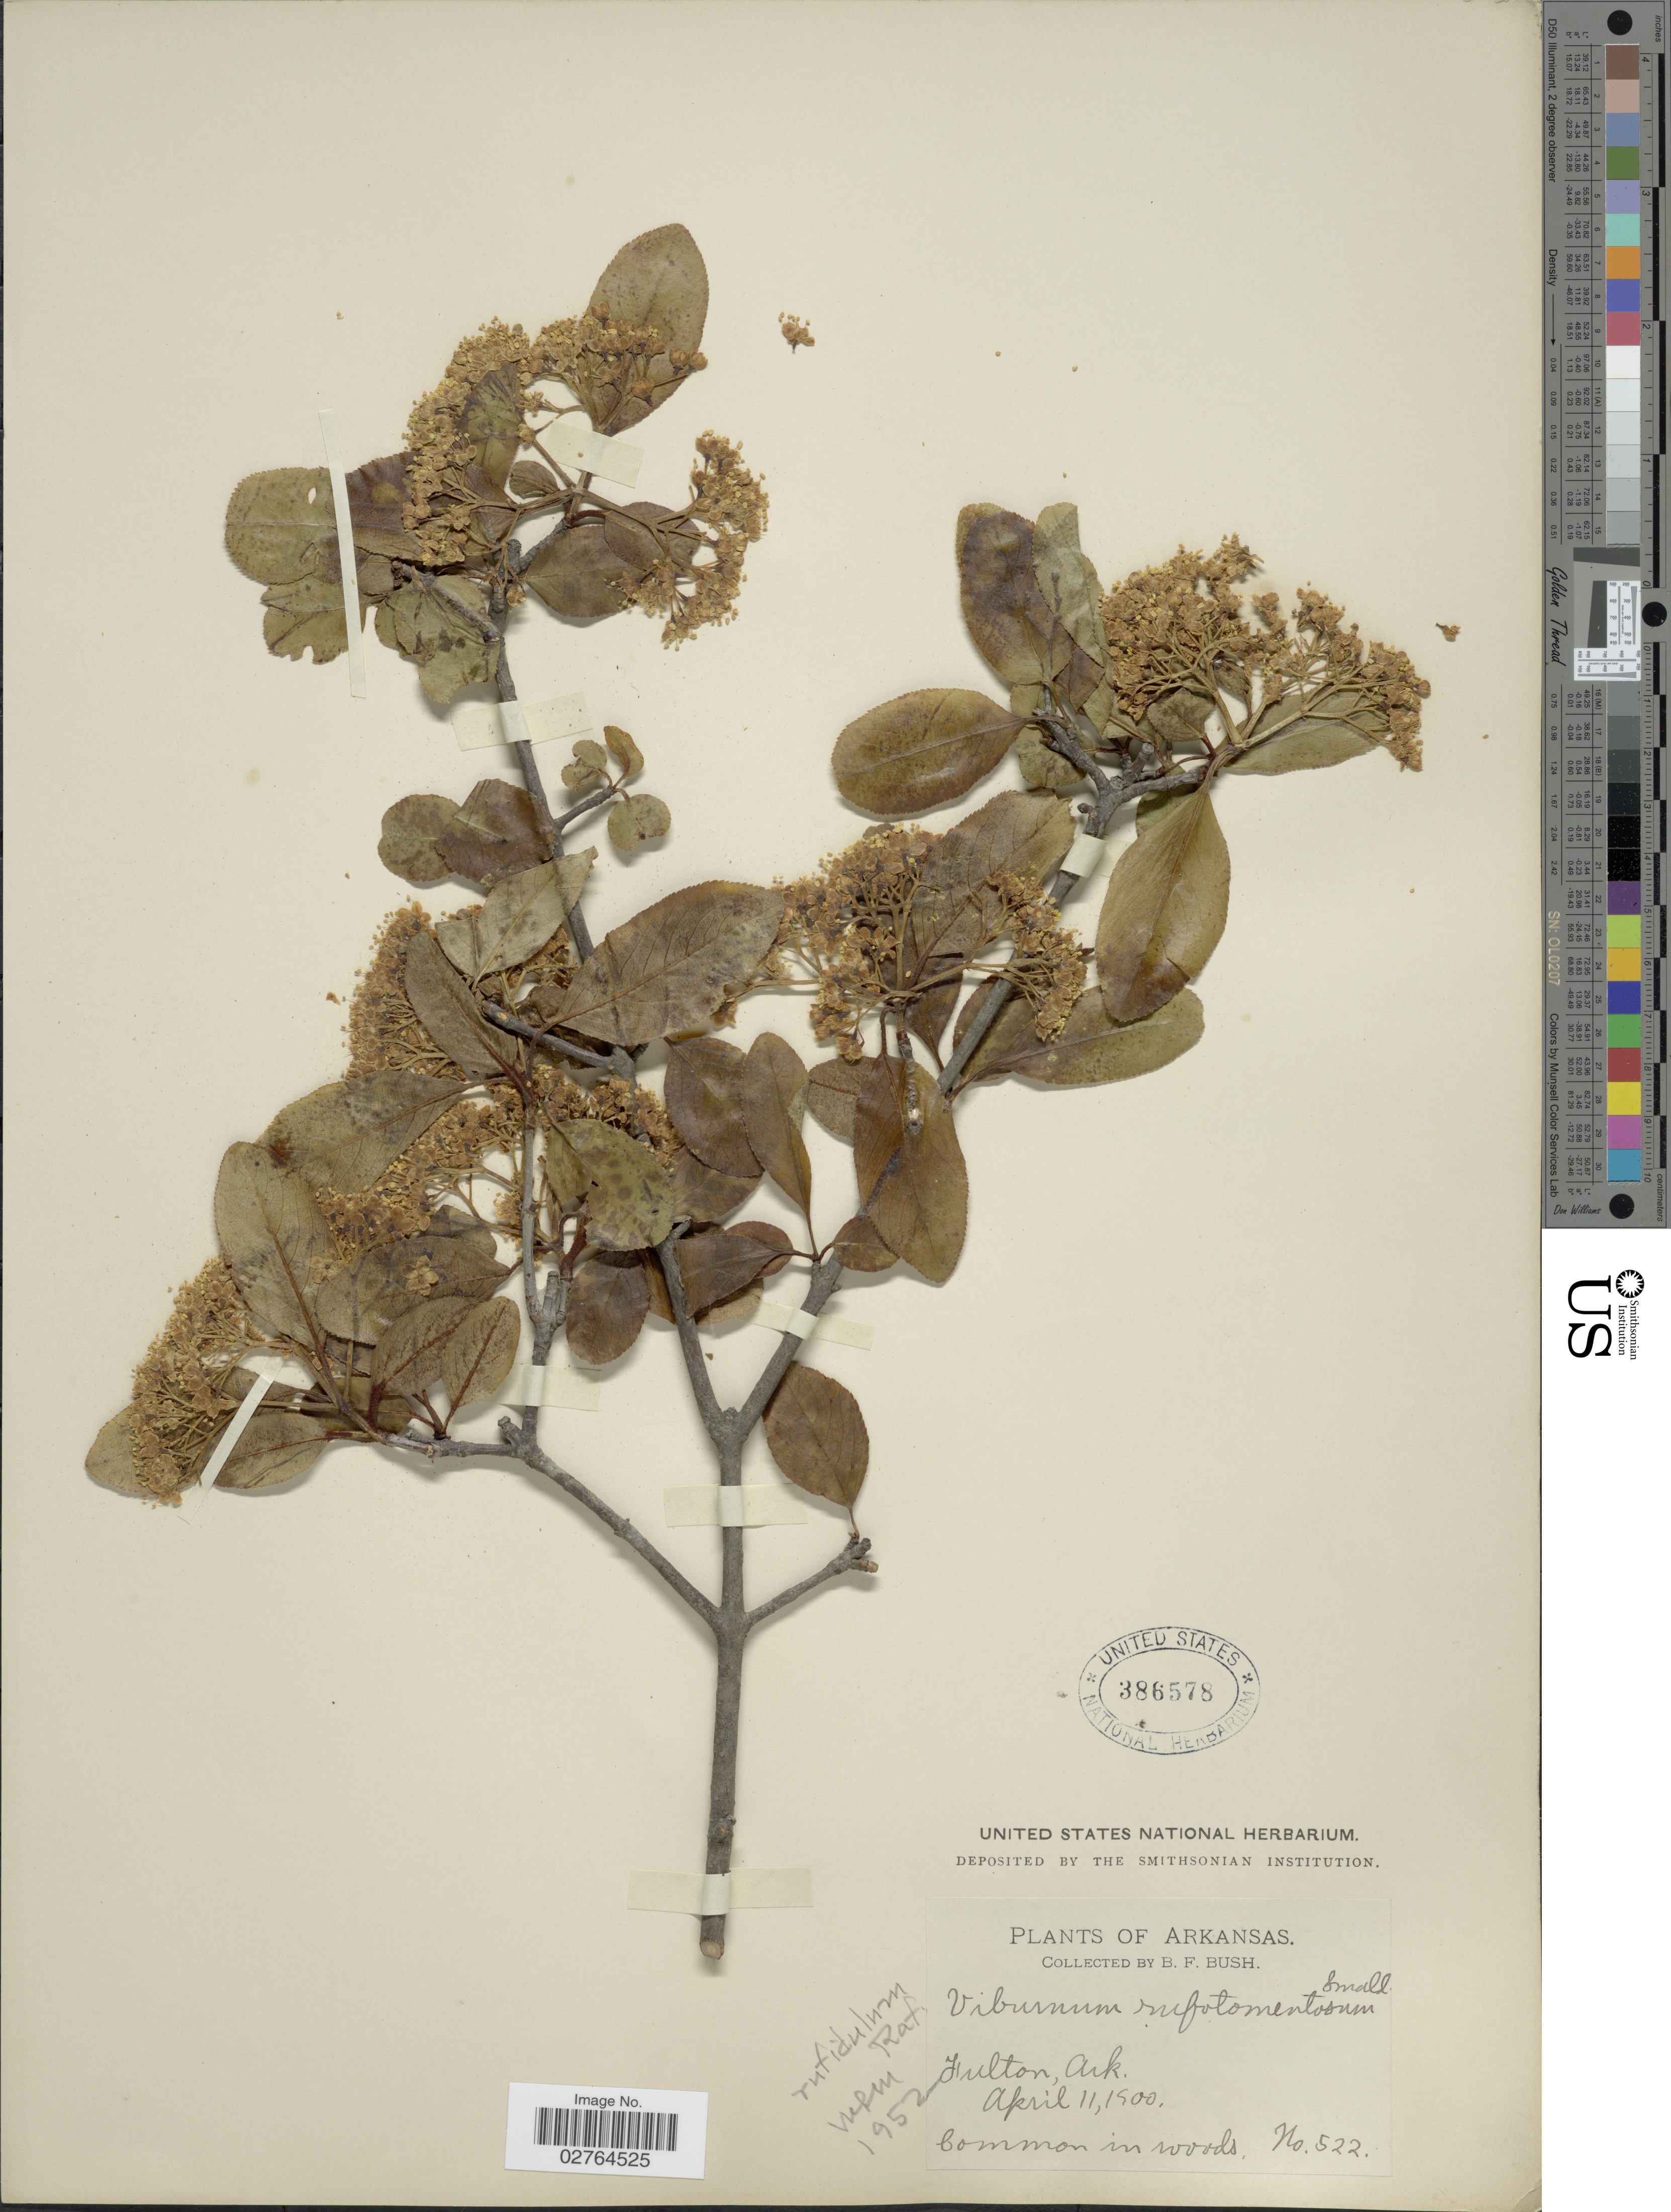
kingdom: Plantae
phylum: Tracheophyta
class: Magnoliopsida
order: Dipsacales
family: Viburnaceae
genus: Viburnum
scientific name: Viburnum rufidulum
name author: Raf.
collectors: B. F. Bush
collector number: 522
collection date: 1900-04-11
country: United States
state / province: Arkansas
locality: Fulton.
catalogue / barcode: US 386578